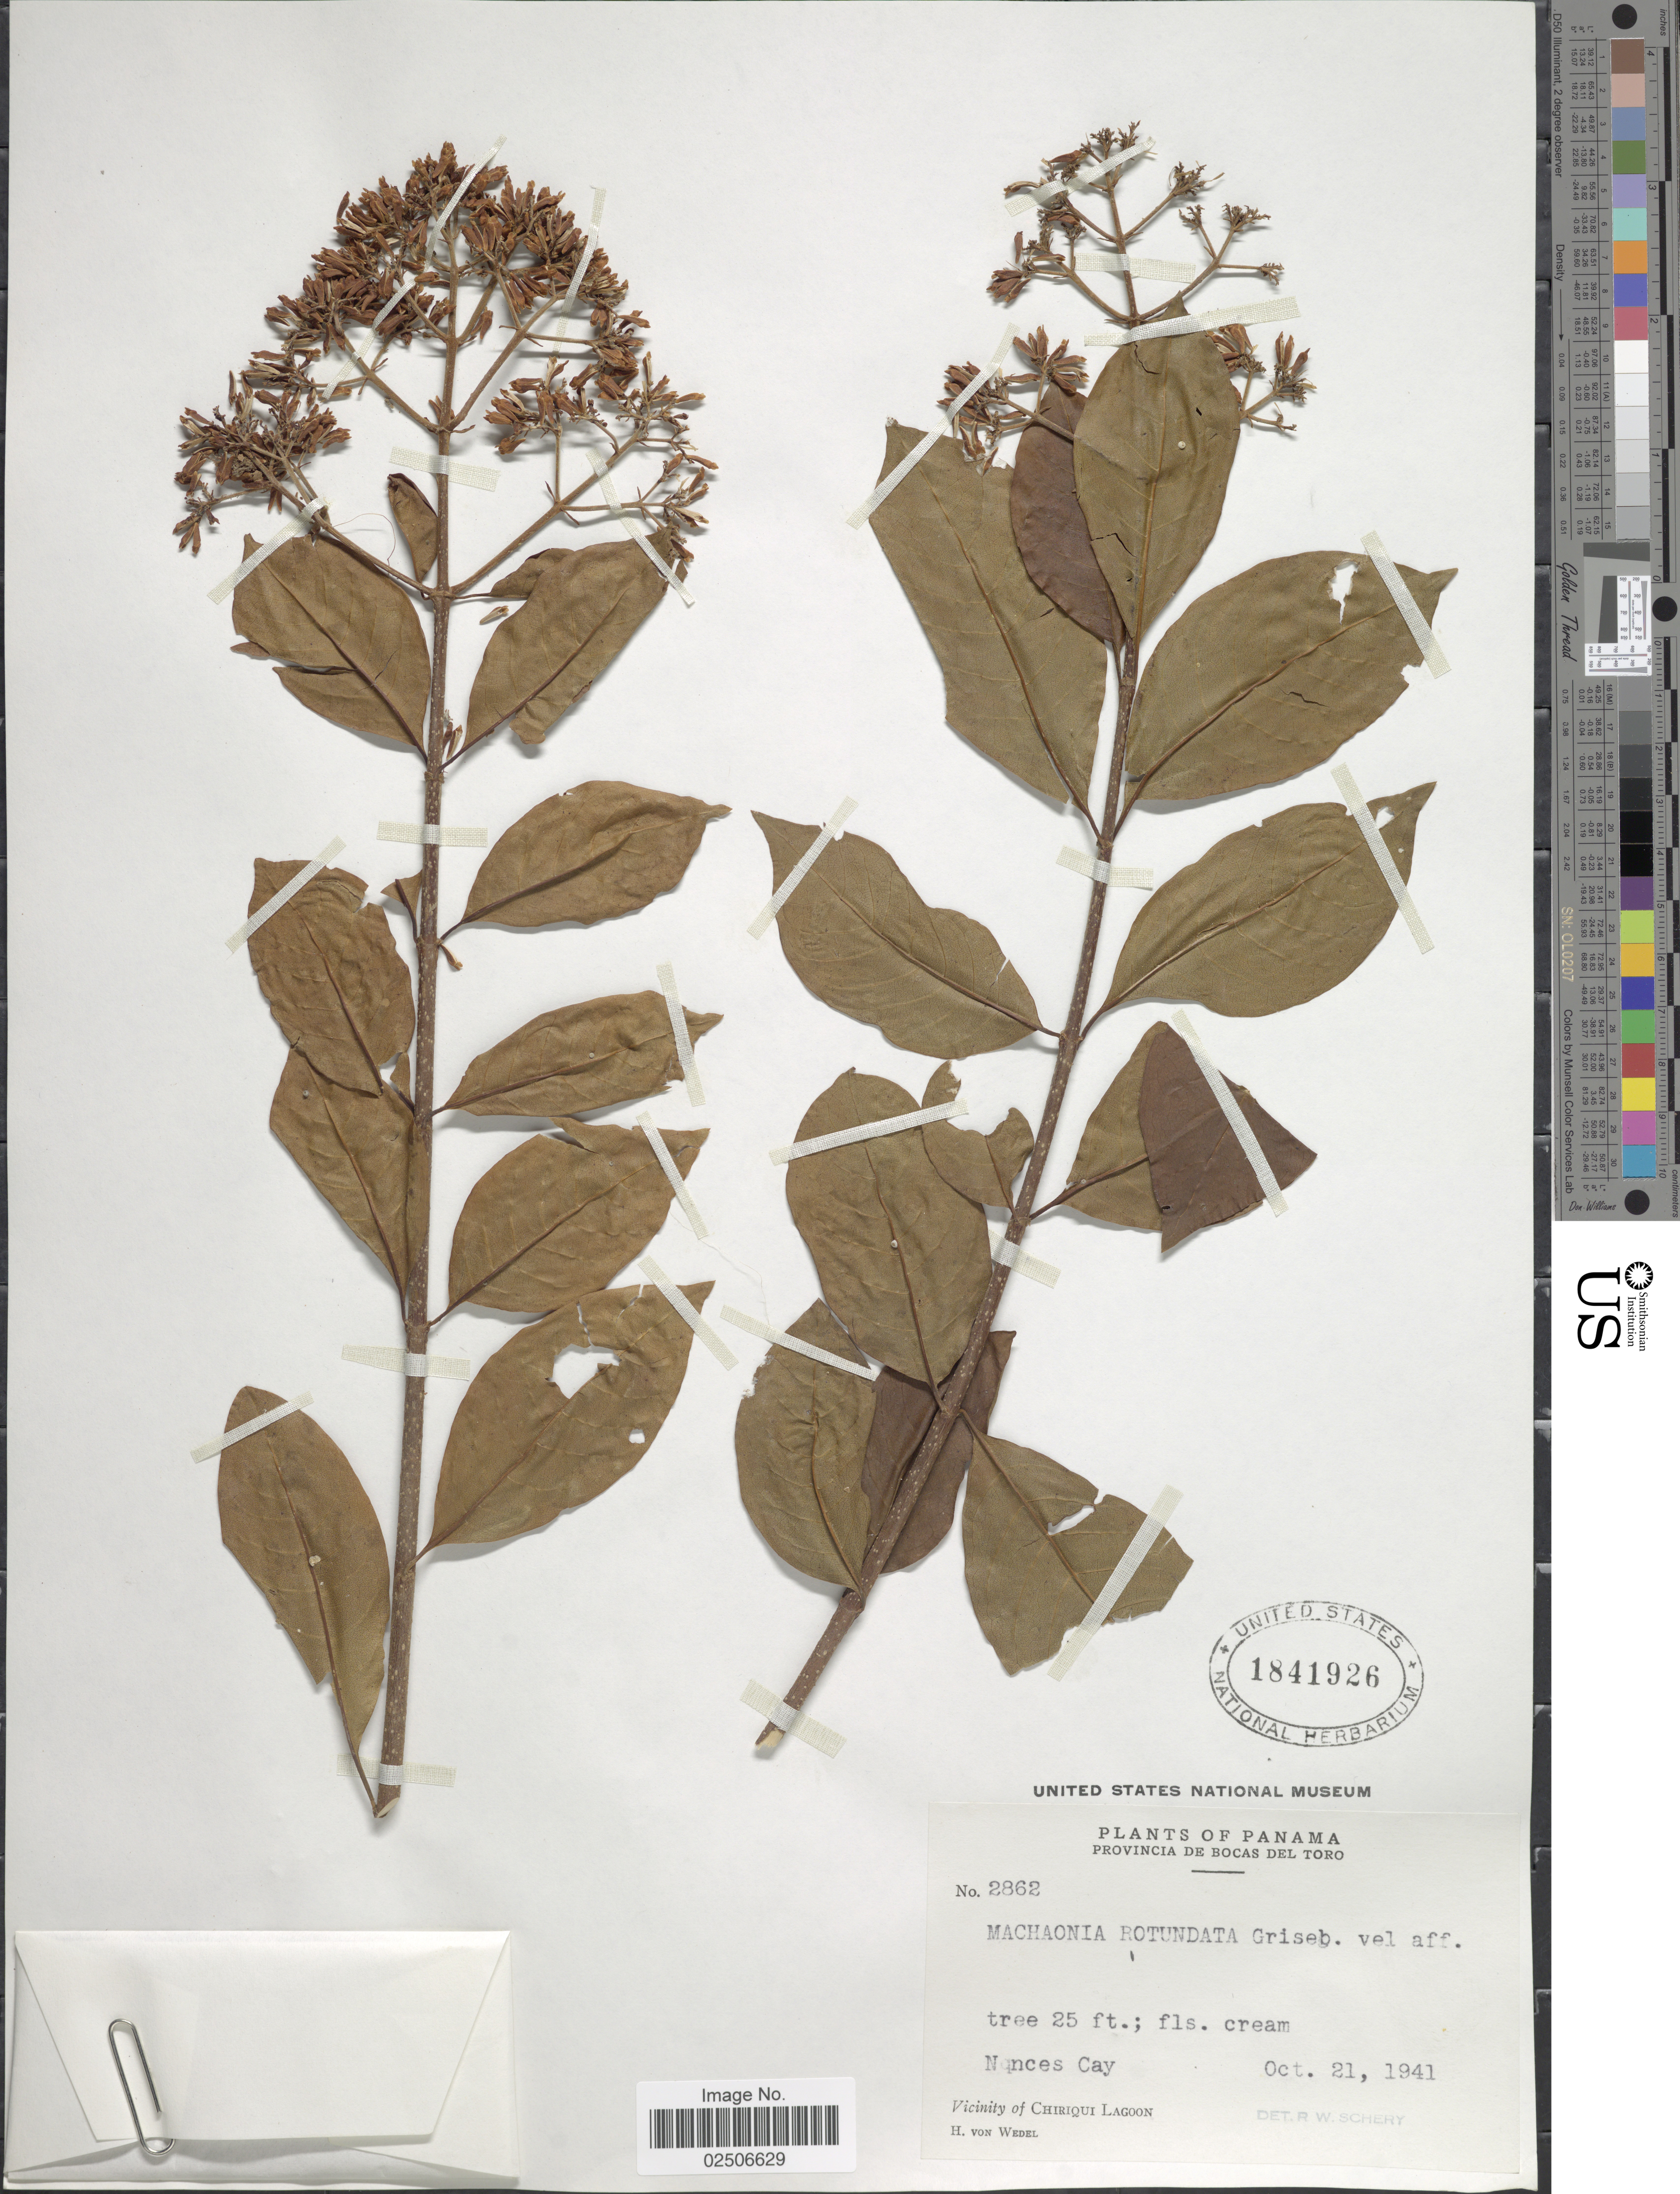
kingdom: Plantae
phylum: Tracheophyta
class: Magnoliopsida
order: Gentianales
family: Rubiaceae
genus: Machaonia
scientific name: Machaonia martinicensis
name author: (DC.) Standl.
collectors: H. von Wedel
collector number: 2862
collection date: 1941-10-21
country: Panama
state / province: Bocas del Toro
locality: Nances Cay, Vicinity of Chiriqui Lagoon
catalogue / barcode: US 1841926